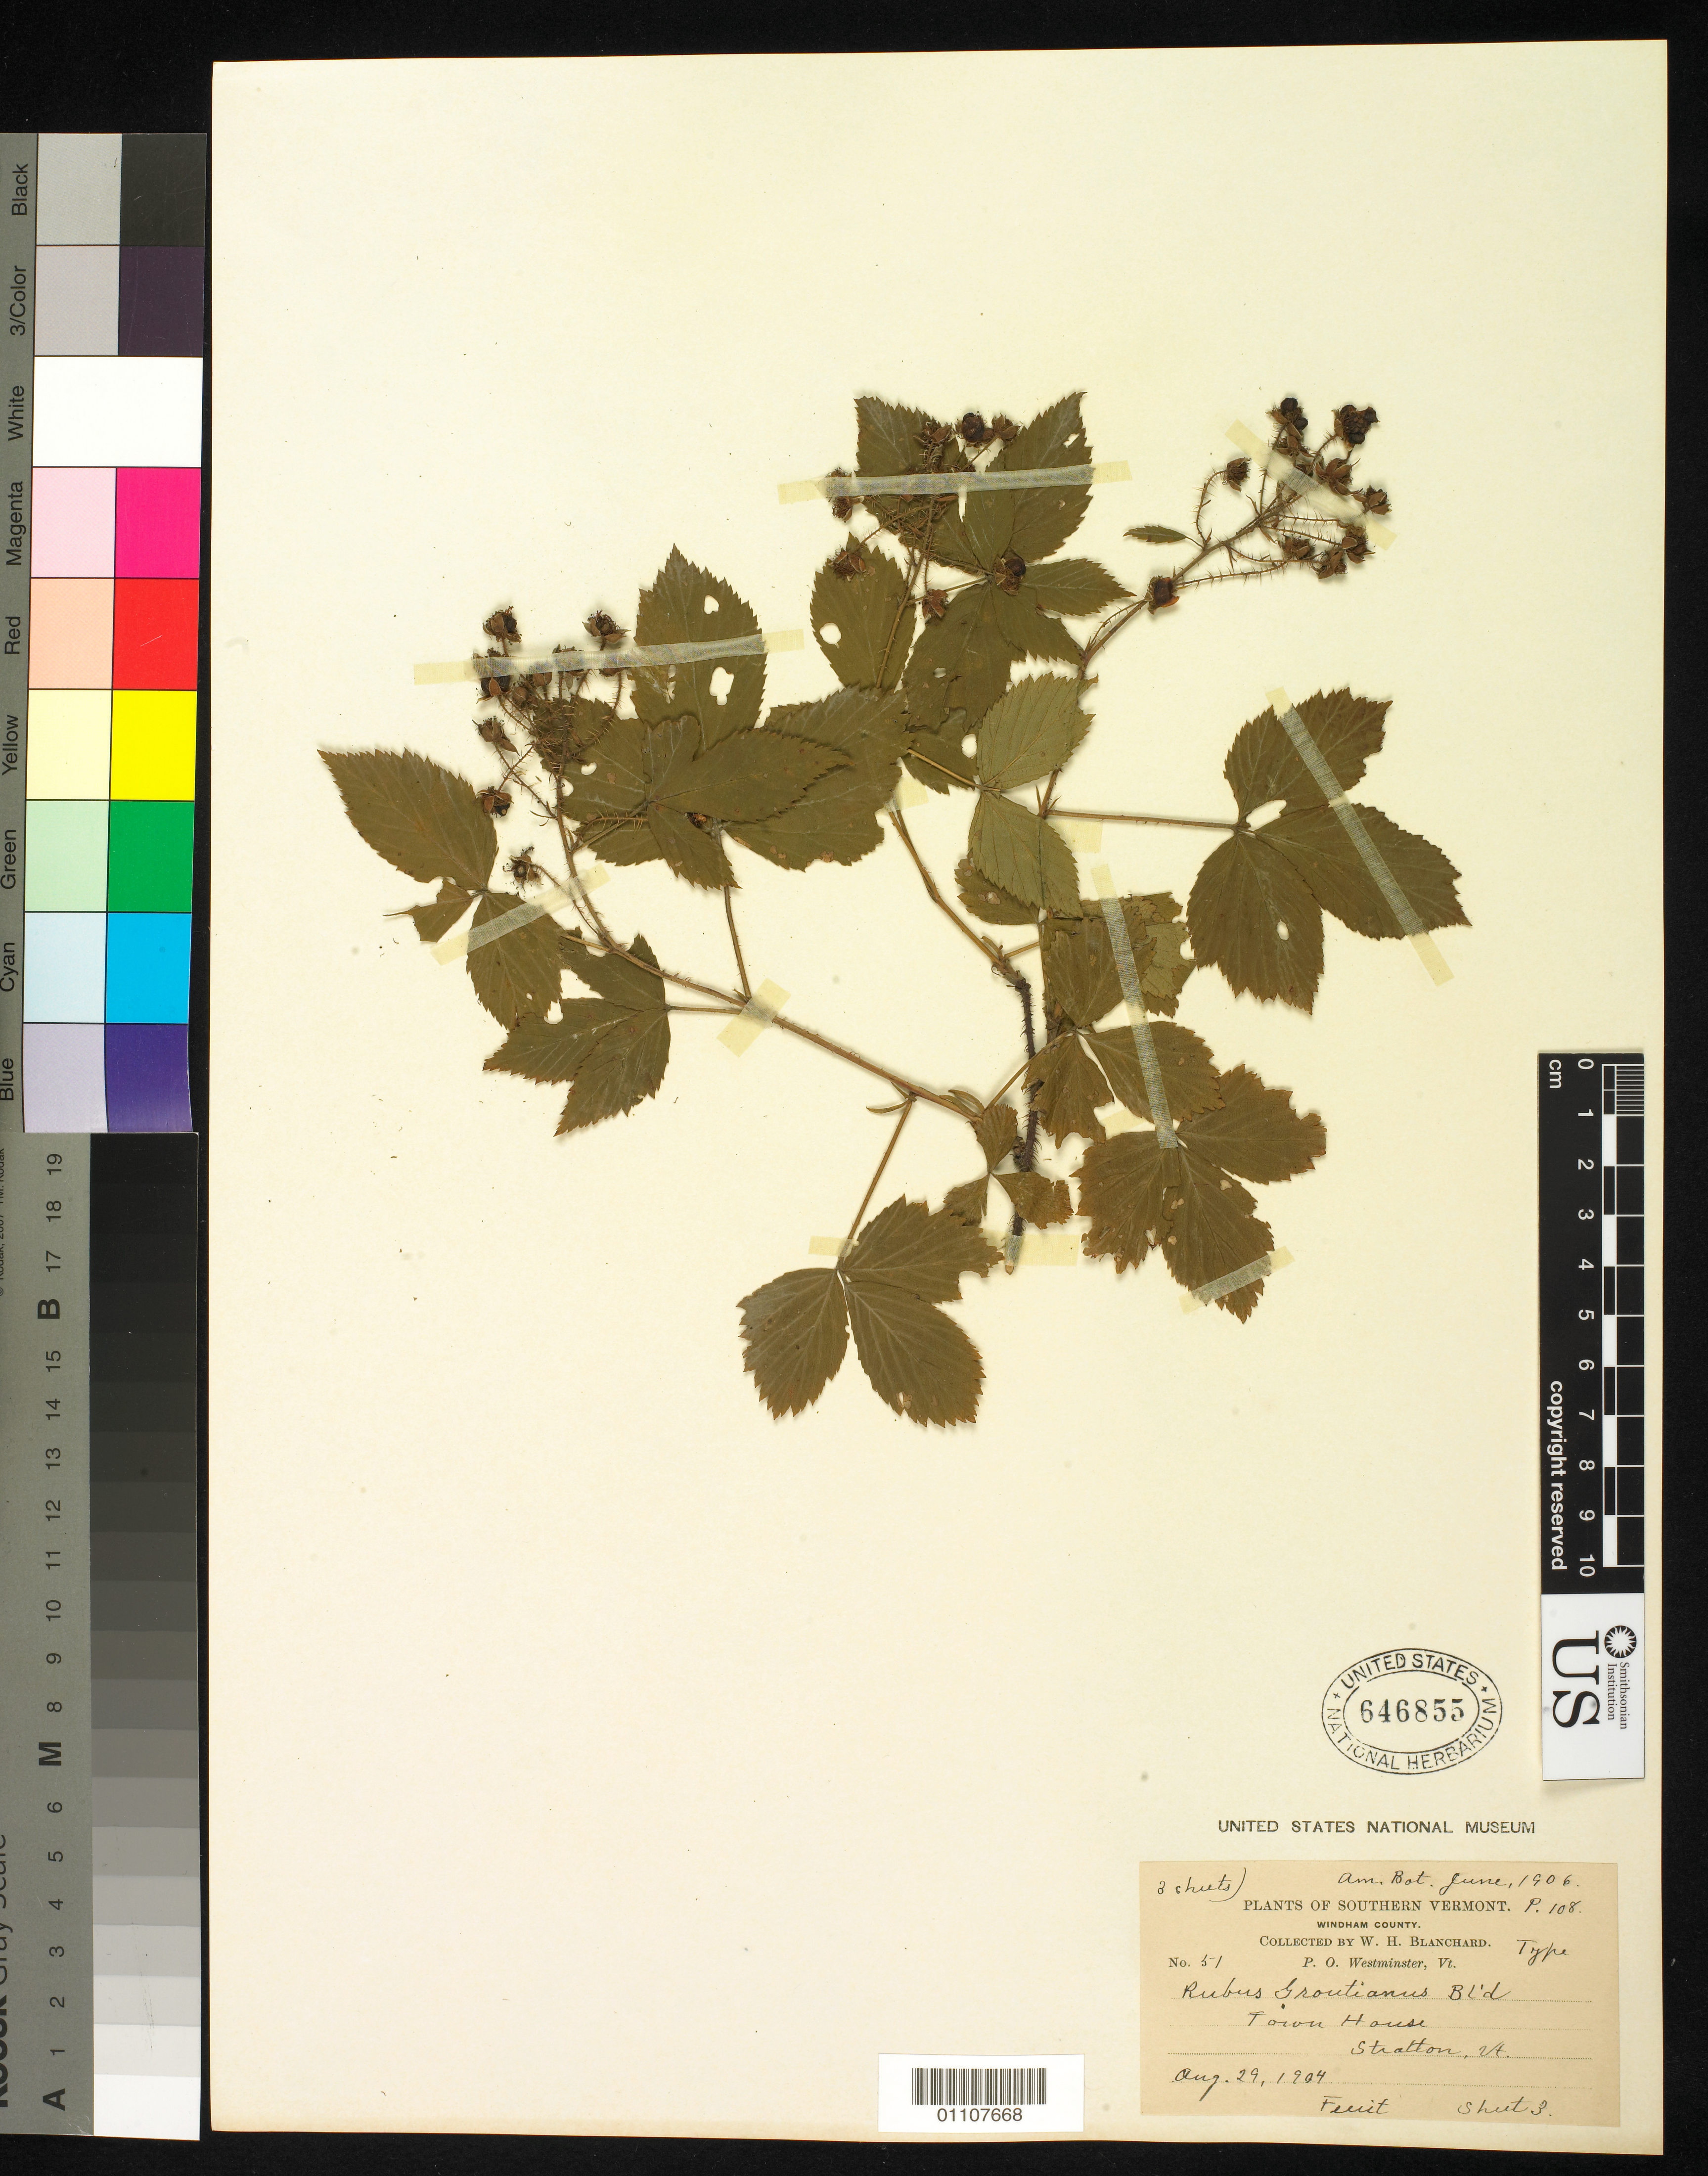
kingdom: Plantae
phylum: Tracheophyta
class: Magnoliopsida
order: Rosales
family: Rosaceae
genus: Rubus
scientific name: Rubus groutianus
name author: Blanch.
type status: Syntype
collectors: W. H. Blanchard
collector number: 51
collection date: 1904-08-29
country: United States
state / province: Vermont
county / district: Windham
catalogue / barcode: US 646855